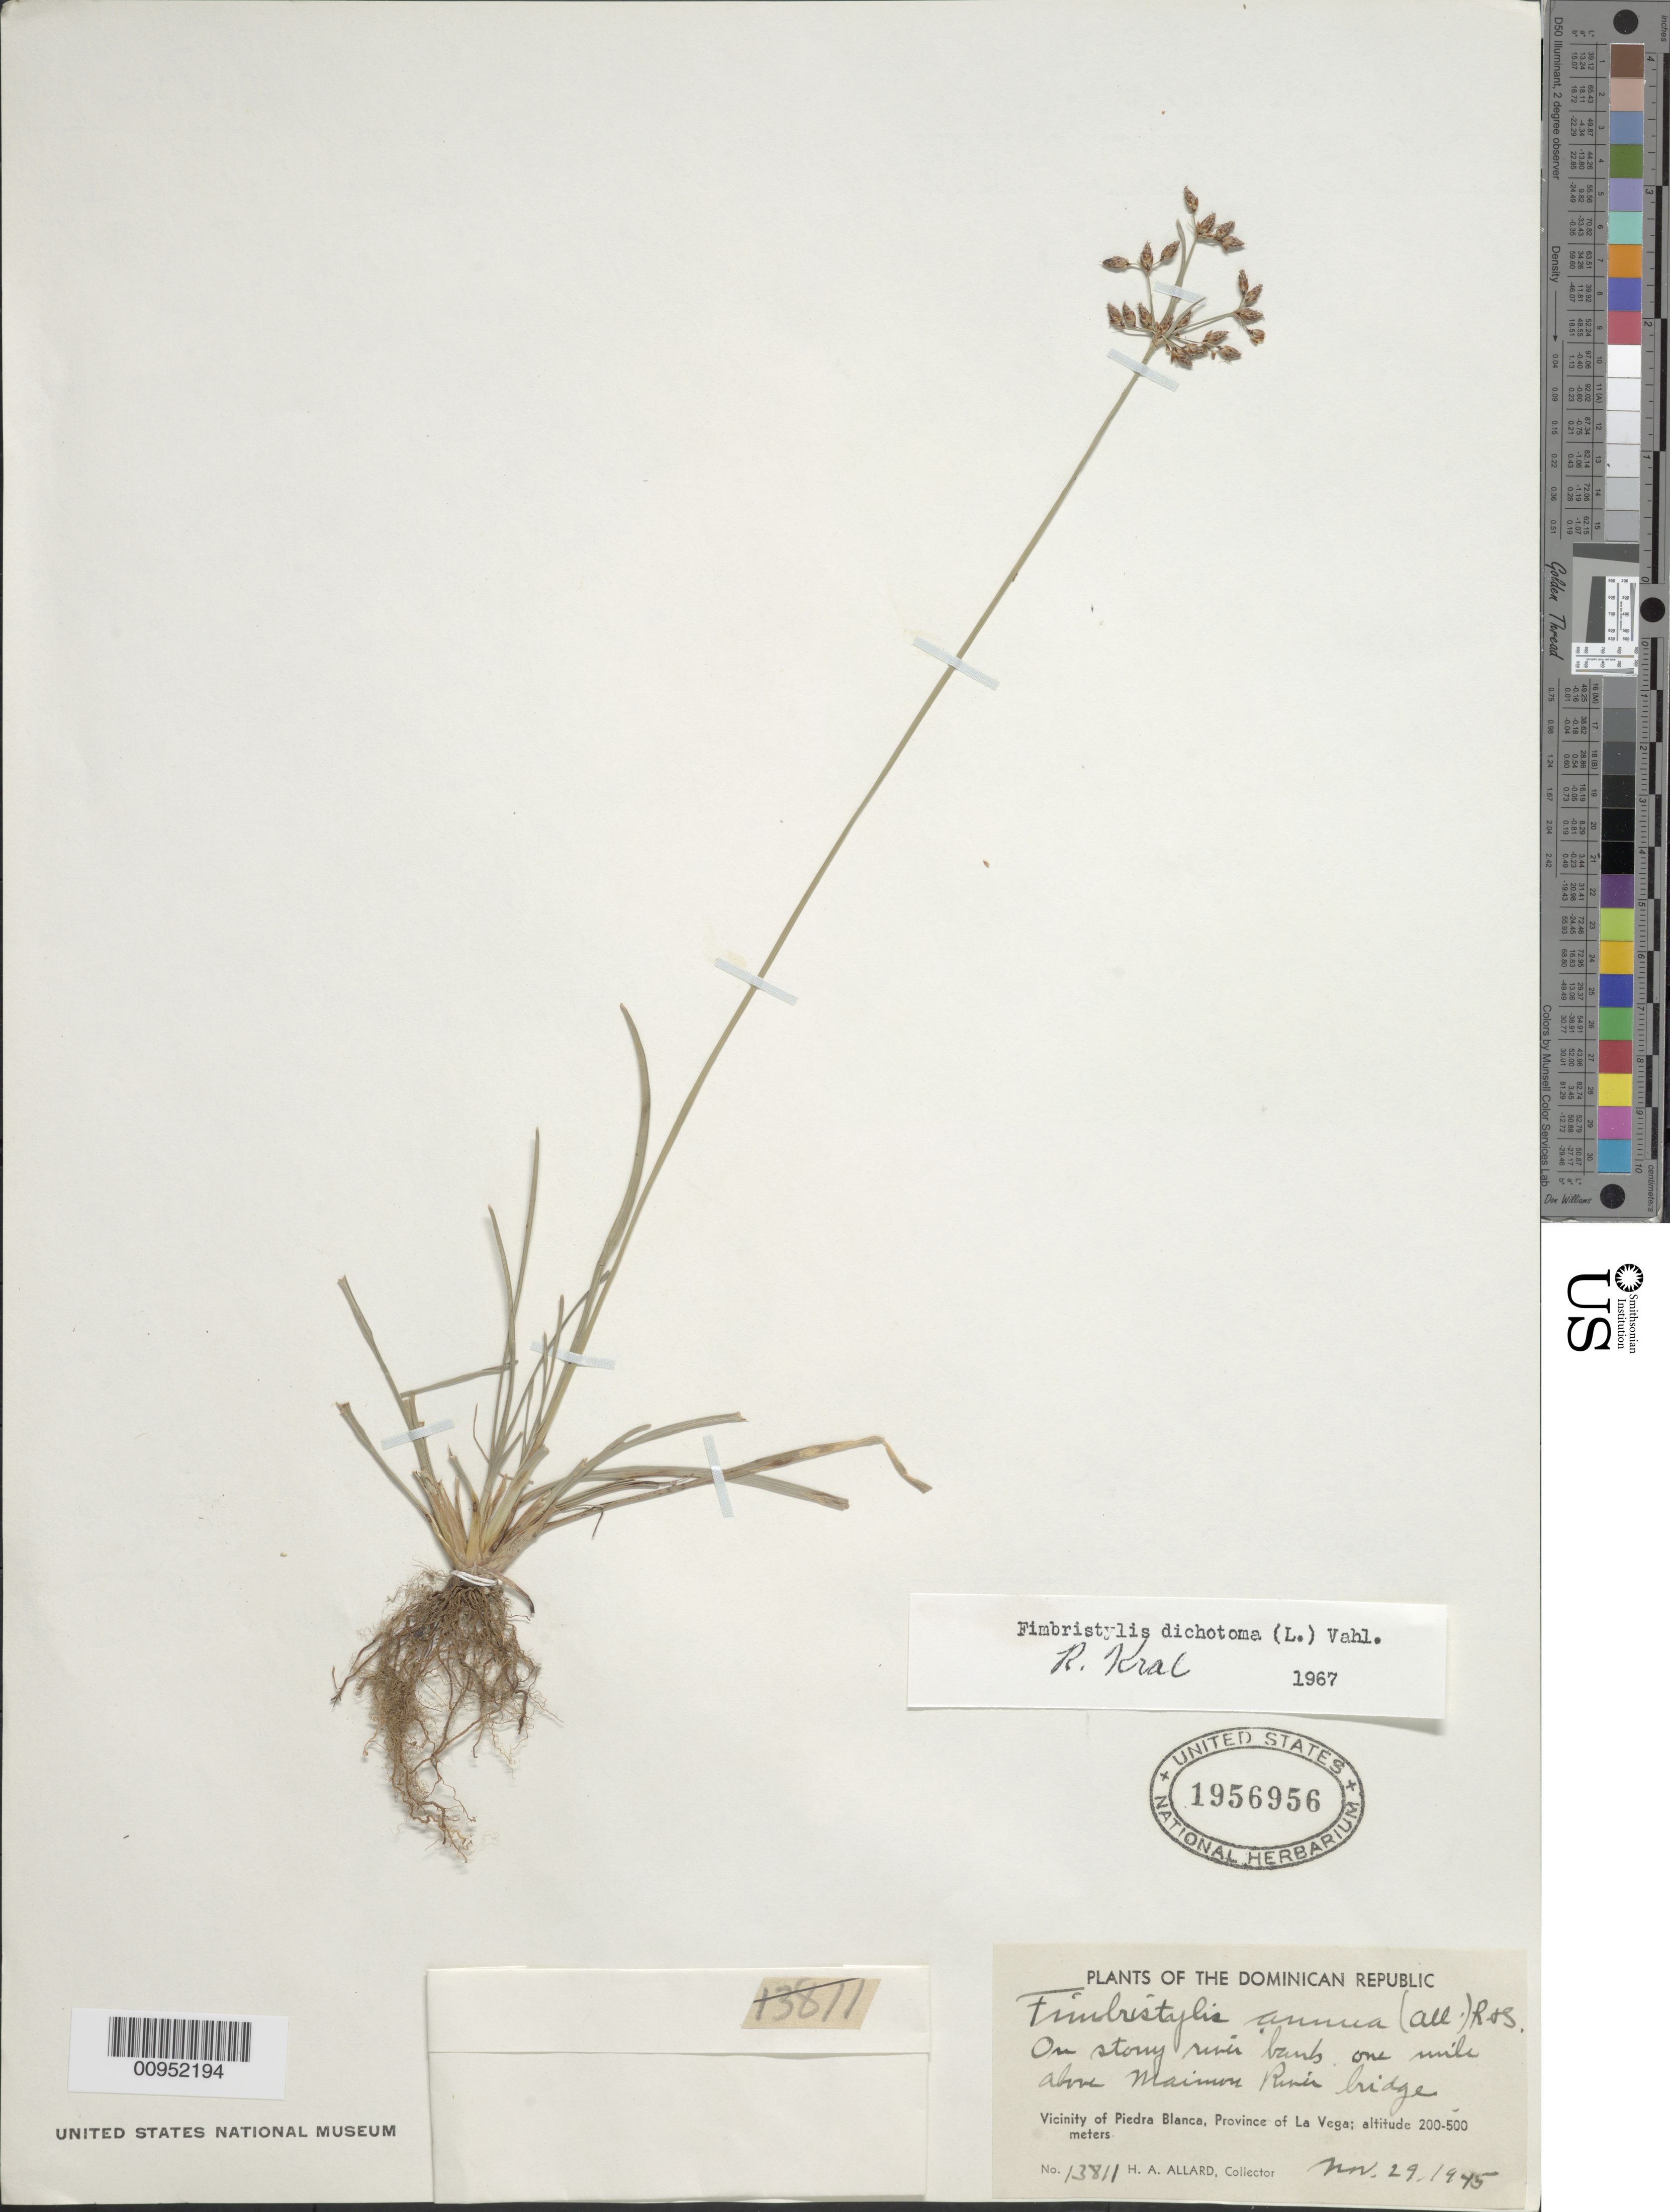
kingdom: Plantae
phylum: Tracheophyta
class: Liliopsida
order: Poales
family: Cyperaceae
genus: Fimbristylis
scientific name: Fimbristylis dichotoma subsp. dichotoma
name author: (L.) Vahl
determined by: Kral, Robert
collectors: H. A. Allard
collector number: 13811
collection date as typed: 29 Nov 1945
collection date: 1945-11-29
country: Dominican Republic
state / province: La Vega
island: Hispaniola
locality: Vicinity of Piedra Blanca, on stony river bank, 1 mile above Maimon River Bridge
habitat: On stony river bank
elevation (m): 200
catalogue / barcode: US 1956956